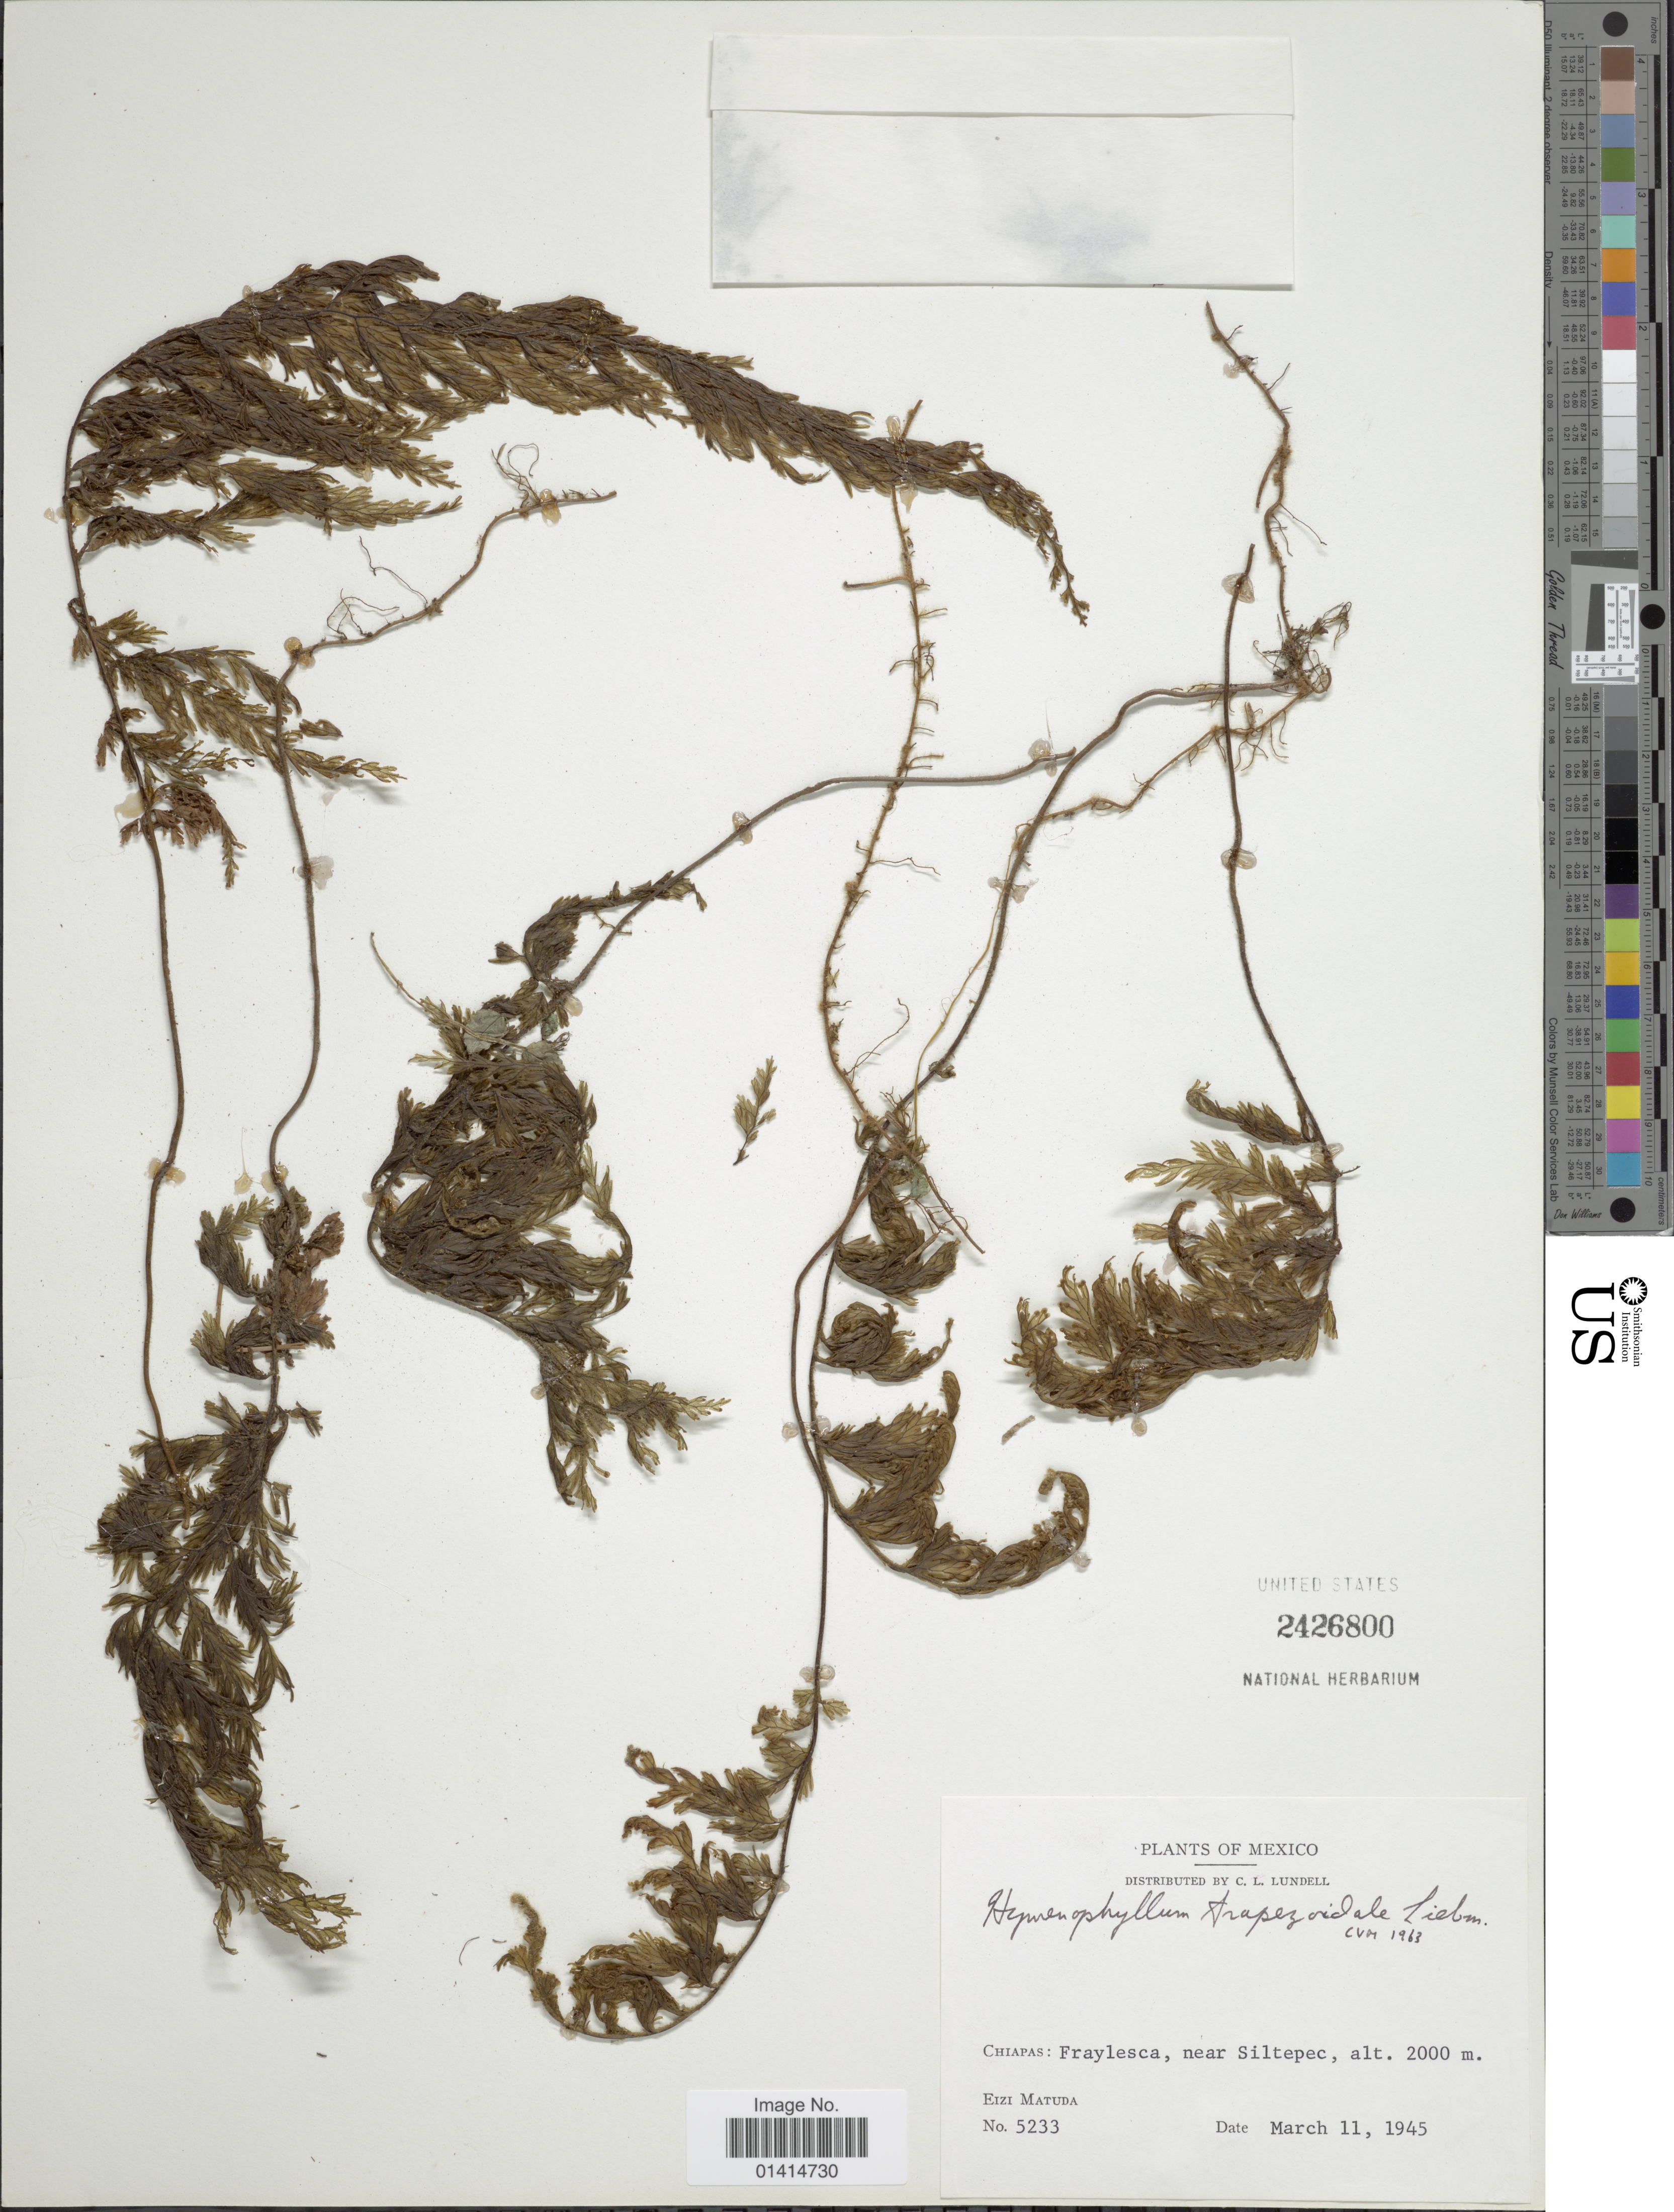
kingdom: Plantae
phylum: Tracheophyta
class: Polypodiopsida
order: Hymenophyllales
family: Hymenophyllaceae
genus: Hymenophyllum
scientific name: Hymenophyllum trapezoidale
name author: Liebm.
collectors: E. Matuda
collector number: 5233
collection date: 1948-03-11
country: Mexico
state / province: Chiapas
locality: Fraylesca, near Siltepec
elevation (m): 2000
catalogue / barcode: US 2426800